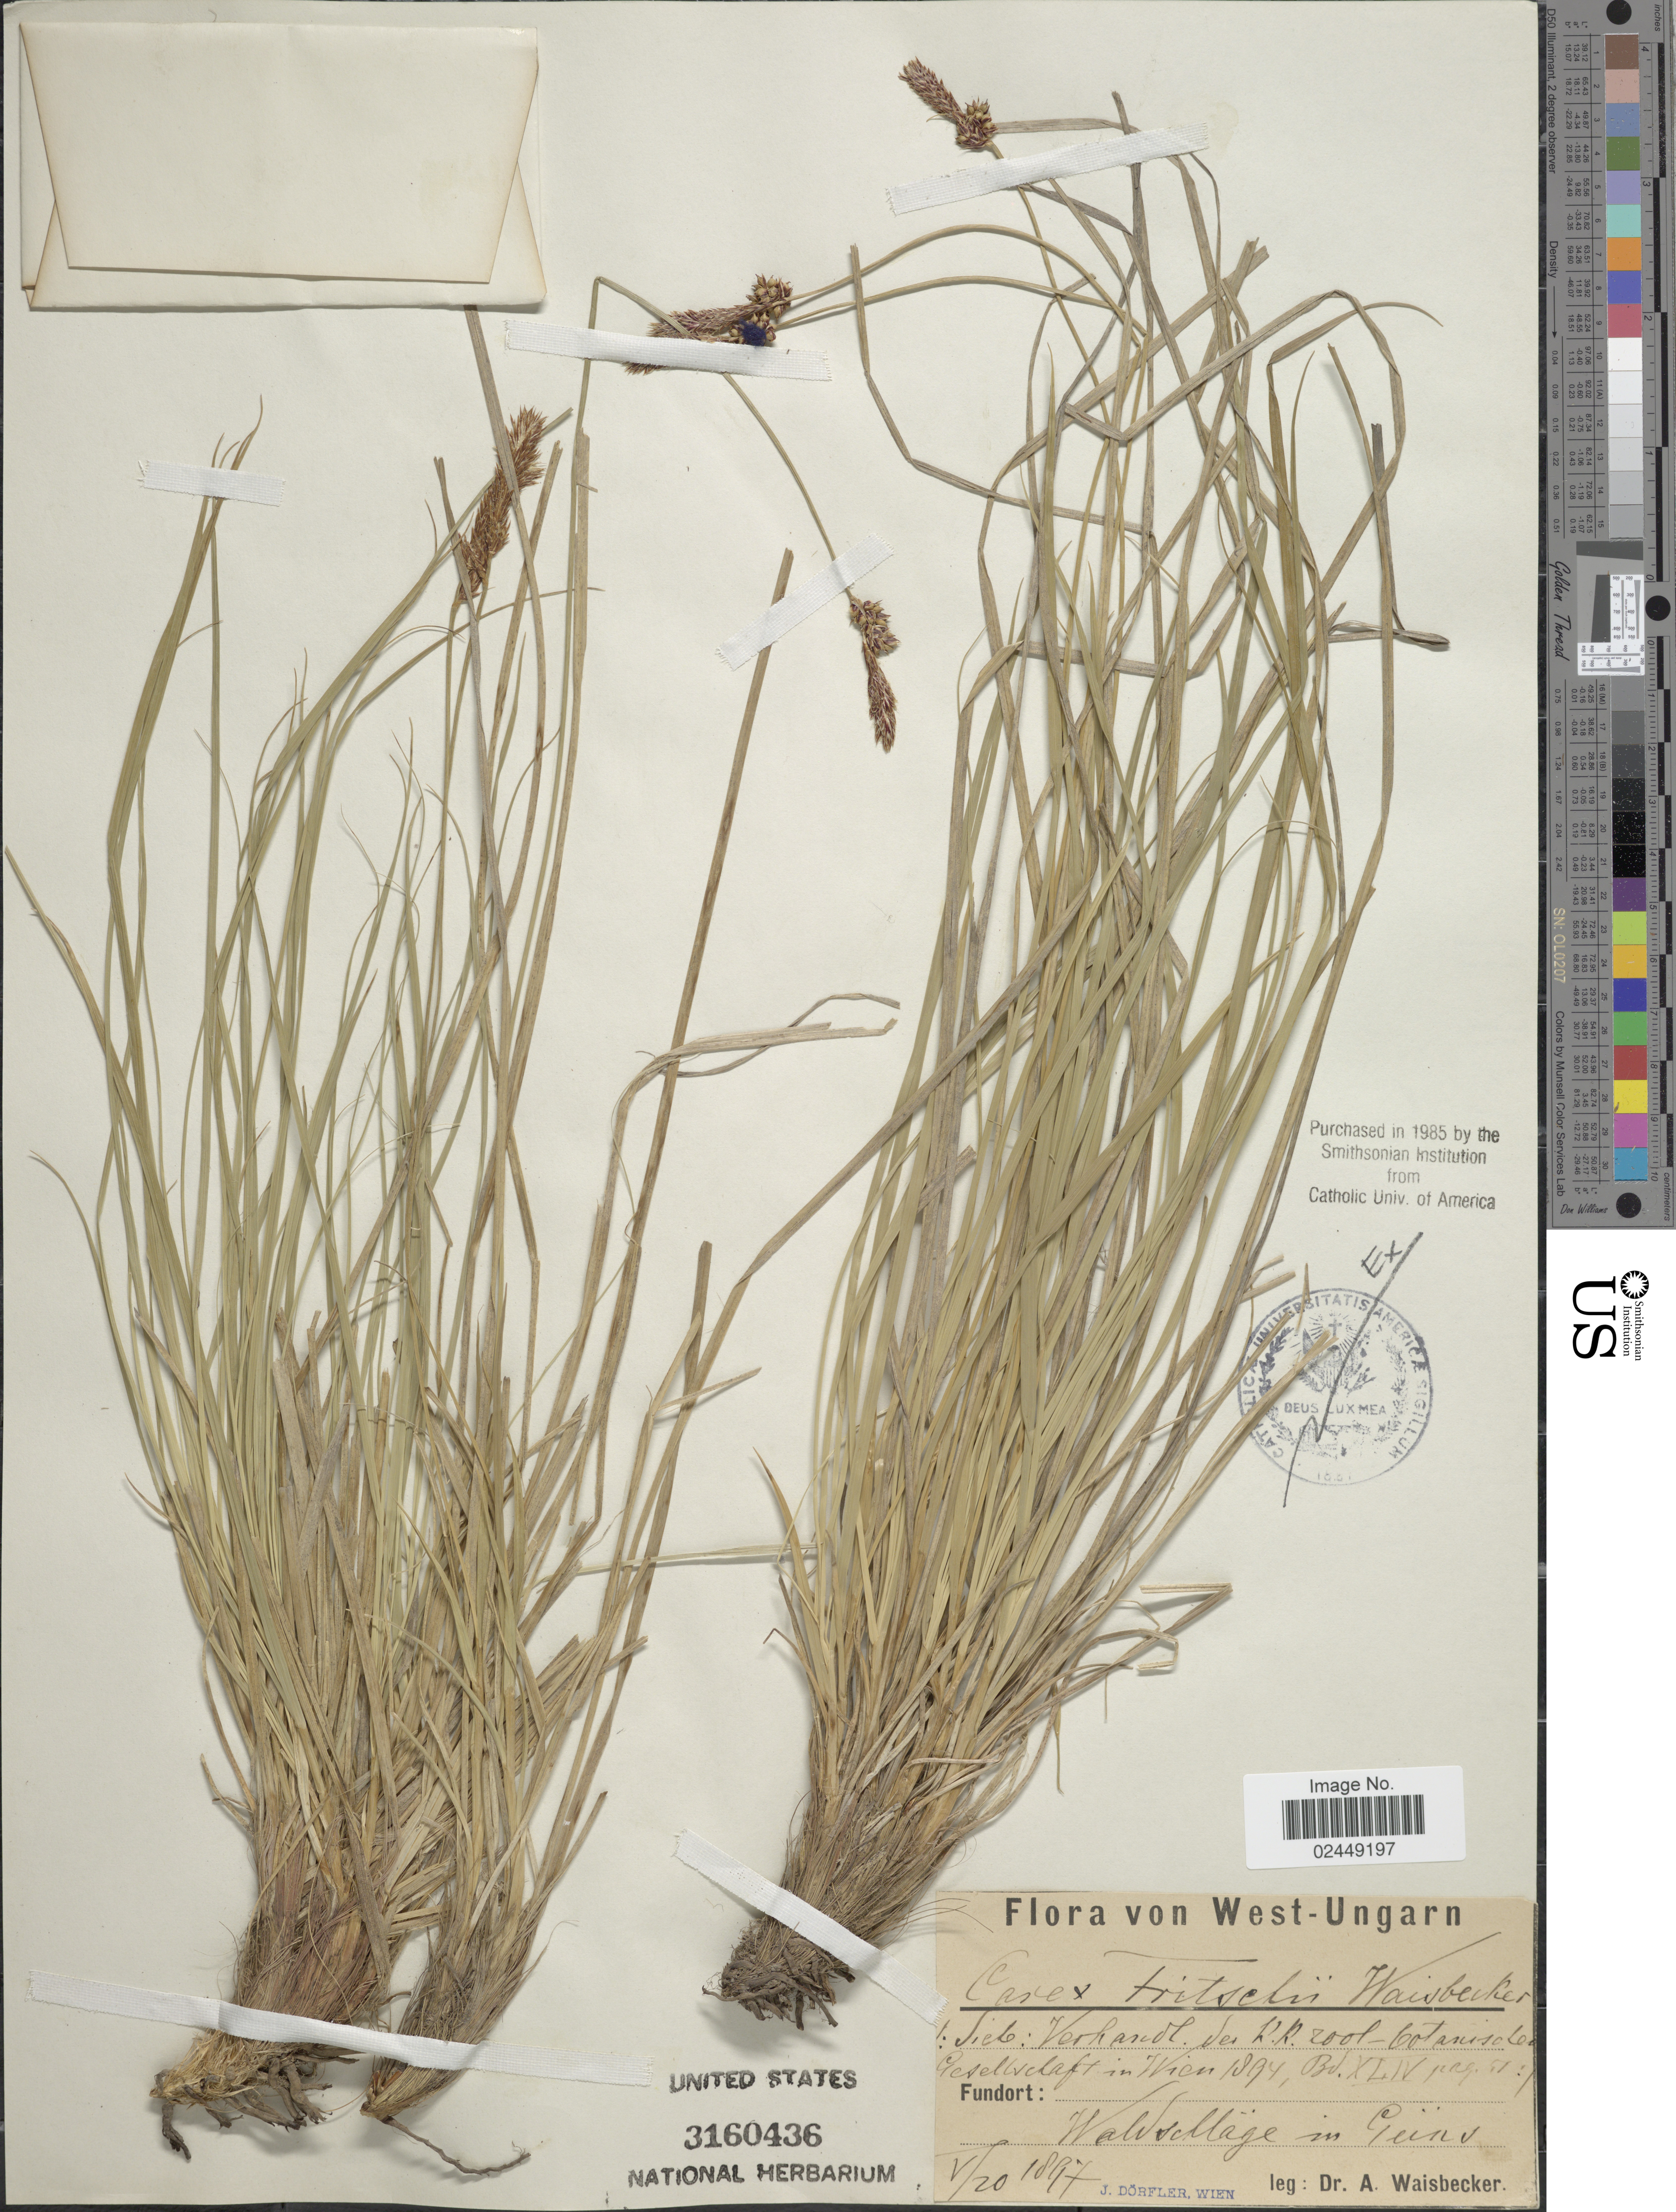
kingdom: Plantae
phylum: Tracheophyta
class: Liliopsida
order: Poales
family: Cyperaceae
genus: Carex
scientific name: Carex fritschii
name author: Waisb.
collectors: A. Waisbecker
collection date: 1897-05-20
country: Hungary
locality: West-Ungarn, Waldschläge im Güns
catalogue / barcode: US 3160436